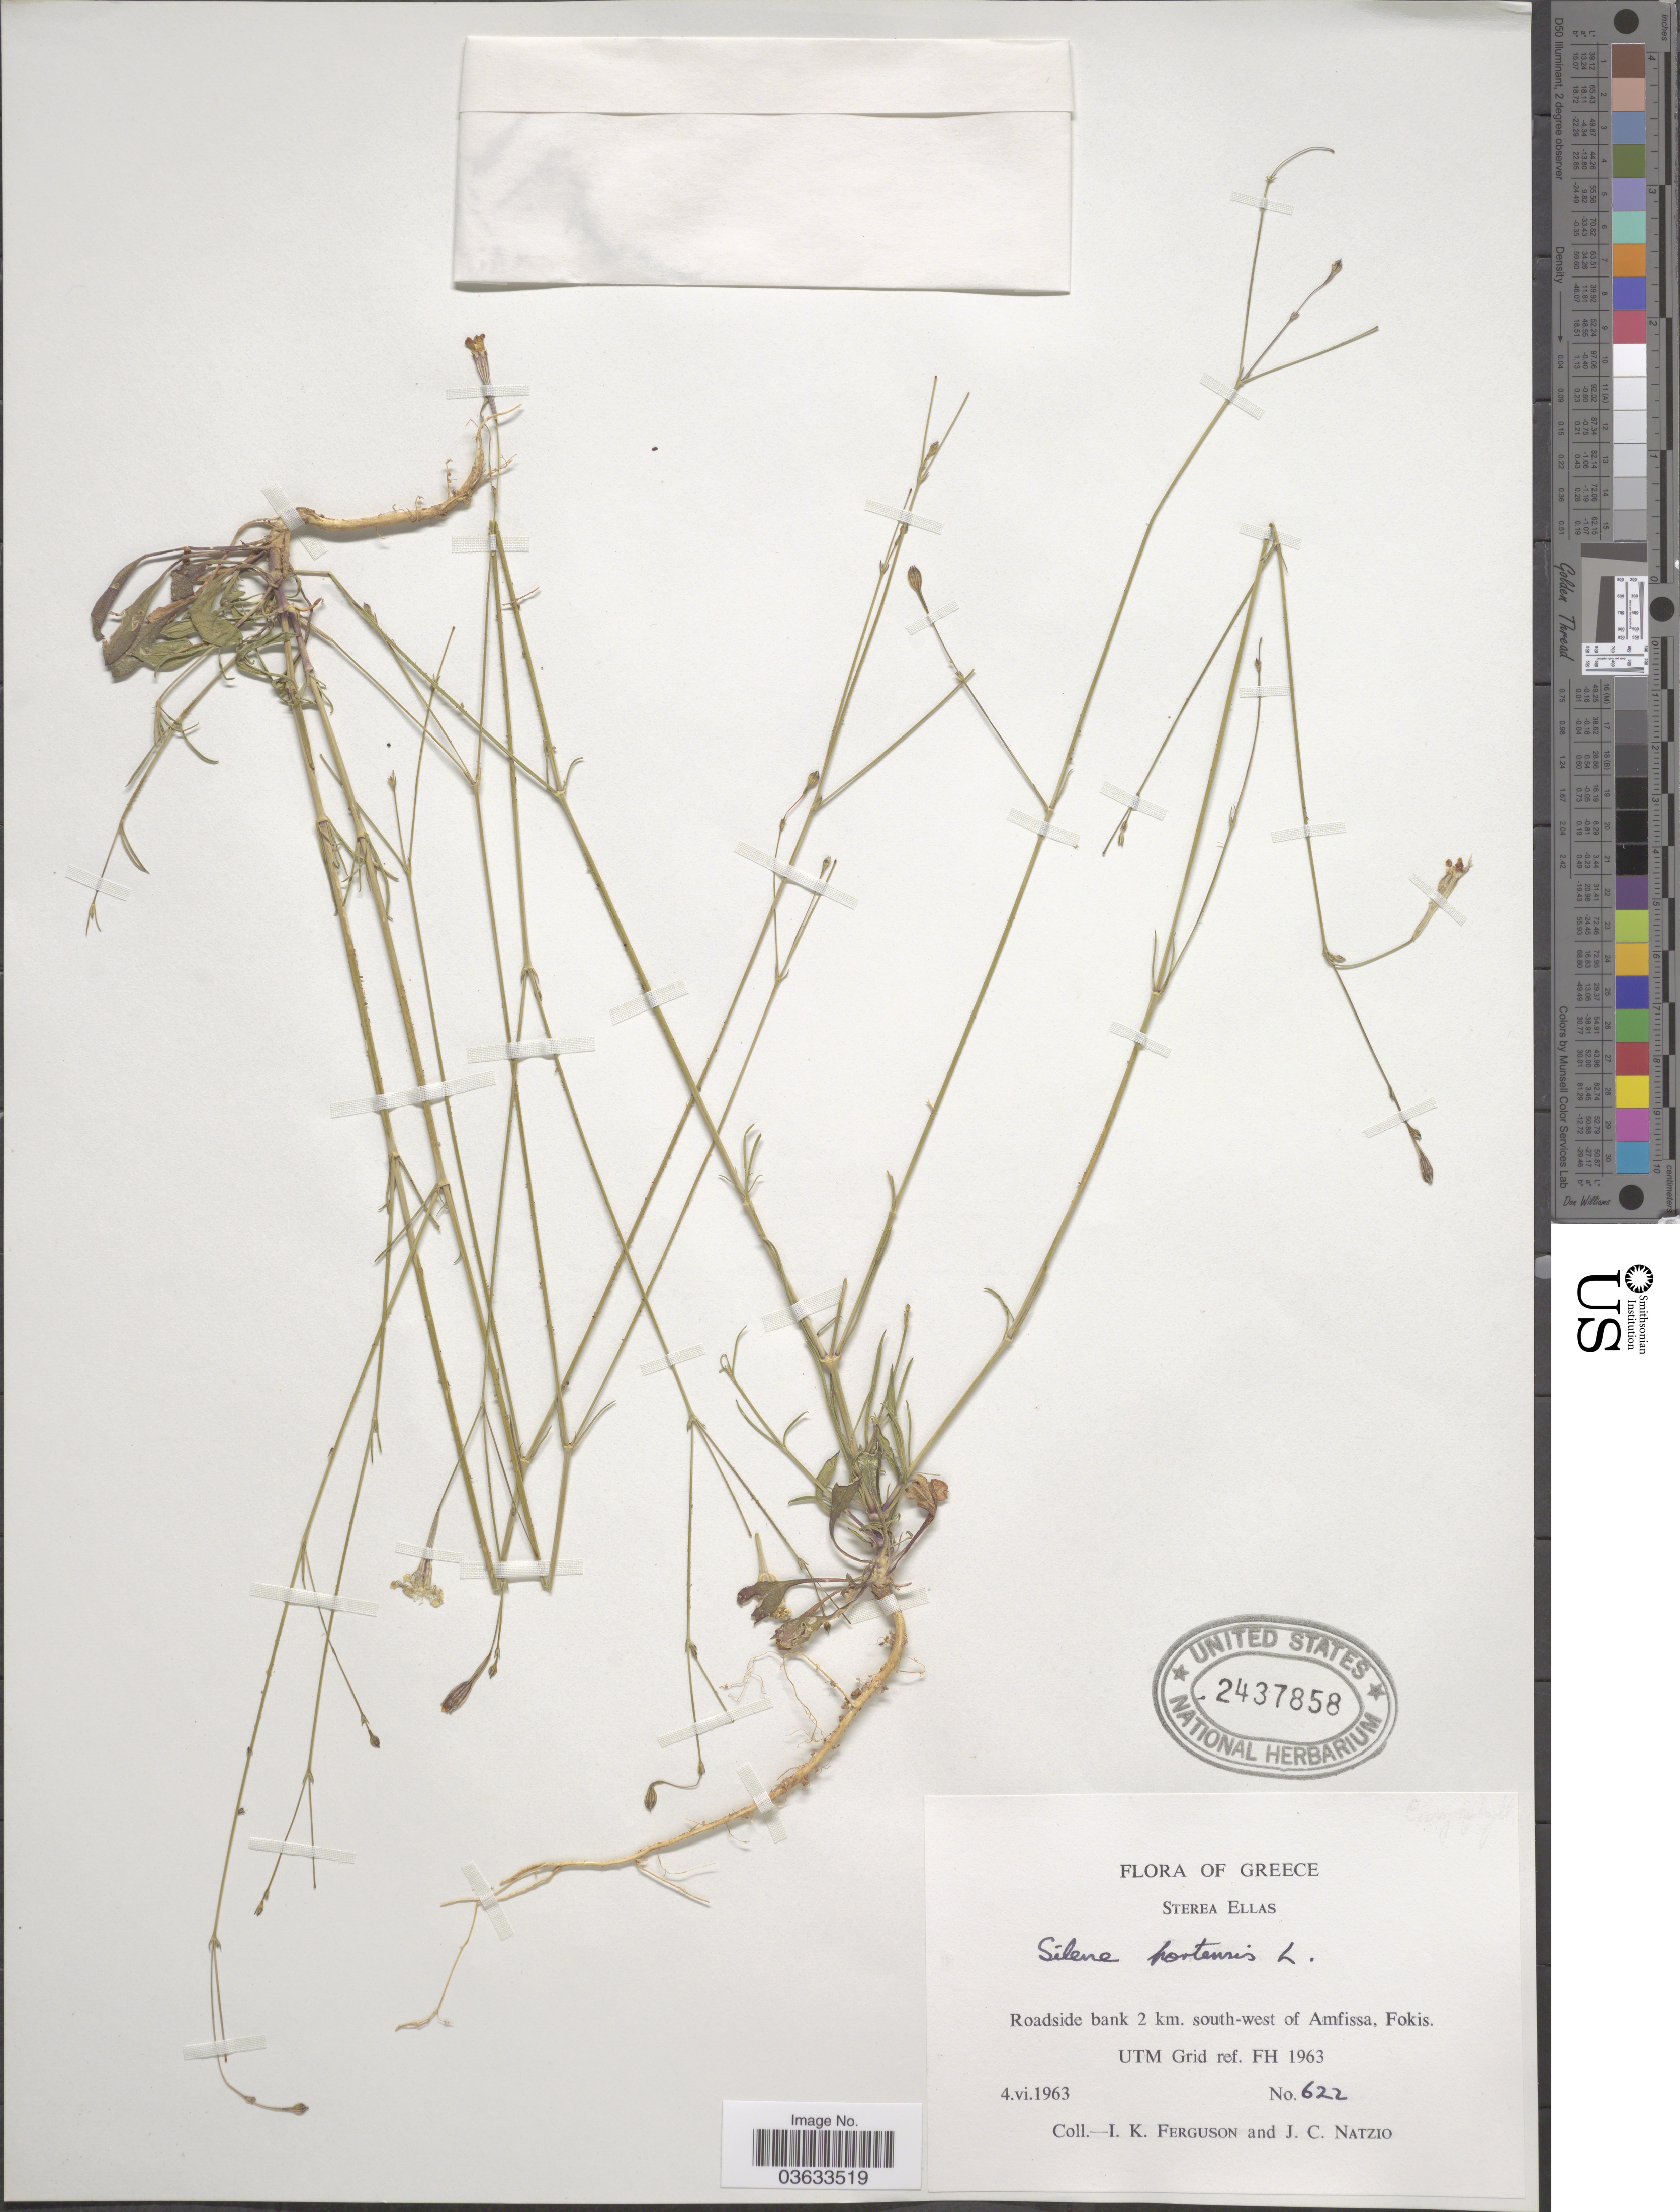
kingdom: Plantae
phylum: Tracheophyta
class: Magnoliopsida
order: Caryophyllales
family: Caryophyllaceae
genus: Silene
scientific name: Silene portensis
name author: L.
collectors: I. K. Ferguson & J. Natzio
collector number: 622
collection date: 1963-06-04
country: Greece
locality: Sterea Ellas. Roadside bank 2 km. south-west of Amfissa, Fokis. UTM Grid ref. FH 1963.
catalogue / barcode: US 2437858